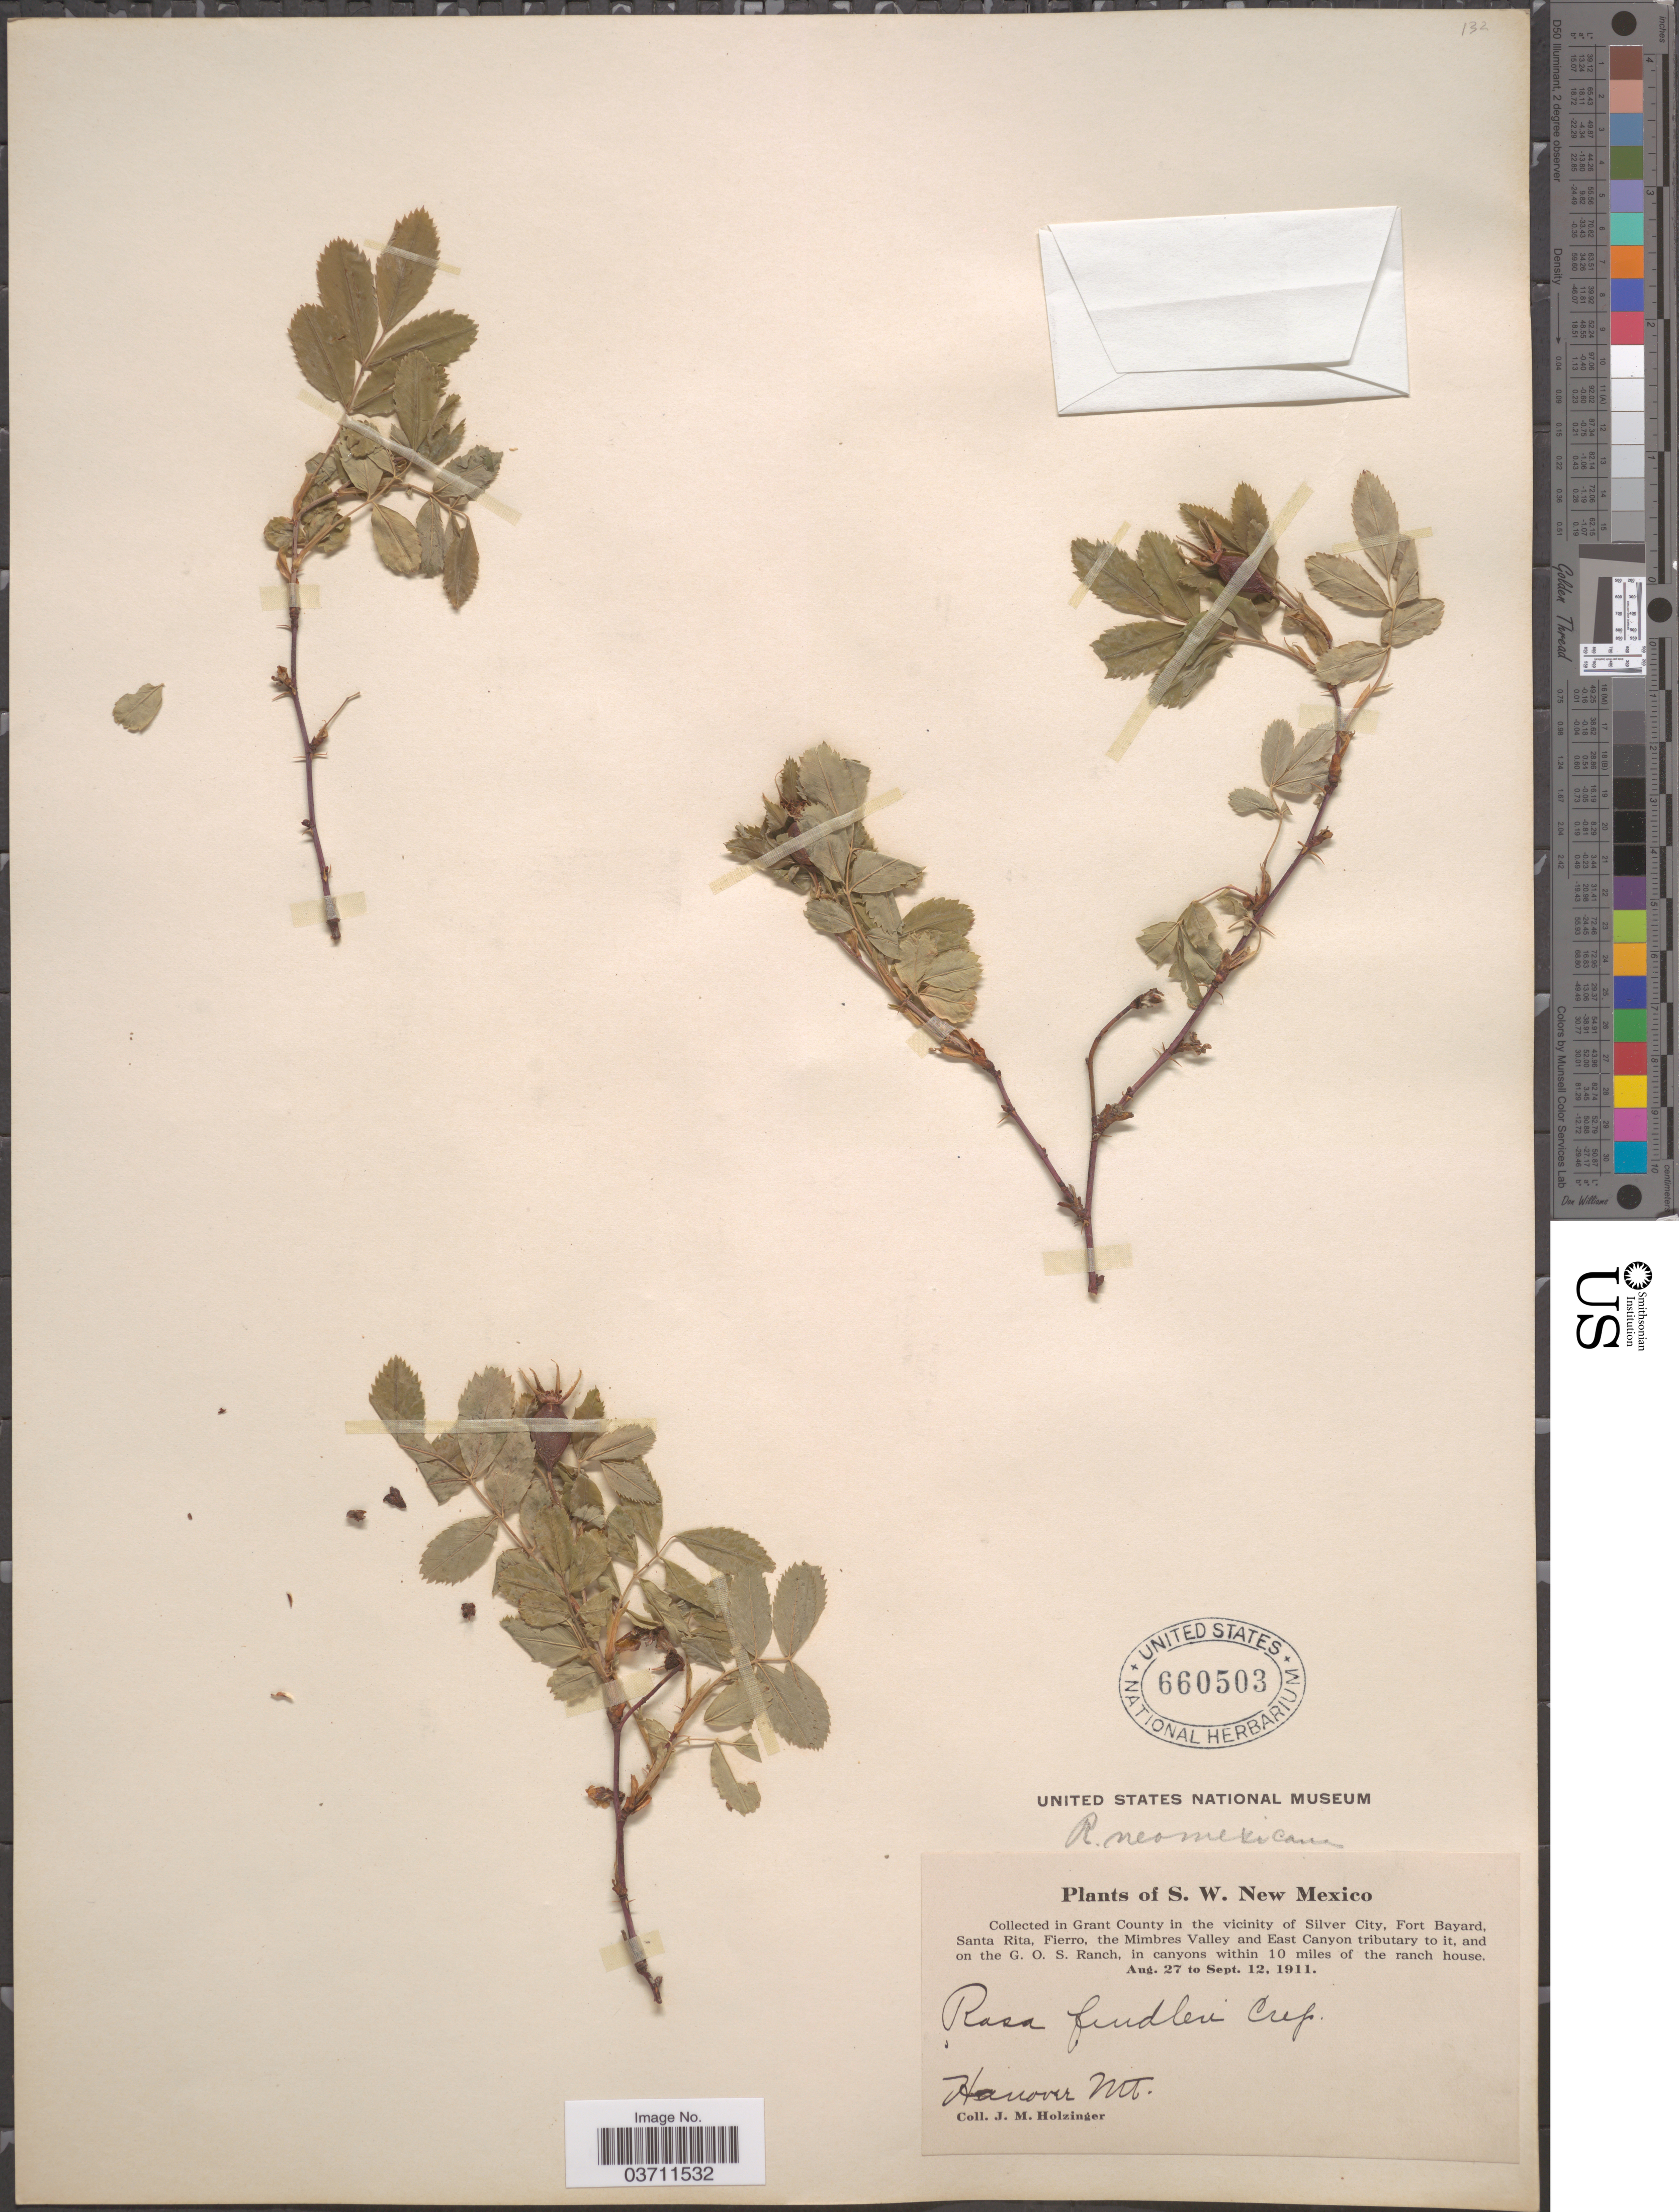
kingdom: Plantae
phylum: Tracheophyta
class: Magnoliopsida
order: Rosales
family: Rosaceae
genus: Rosa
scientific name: Rosa neomexicana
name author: Cockerell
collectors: J. M. Holzinger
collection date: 1911-08-27/1911-09-12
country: United States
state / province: New Mexico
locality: S. W. New Mexico. In Grant County in the vicinity of Silver City, Fort Bayard, Santa Rita, Fierro, the Mimbres Valley and East Canyon tributary to it, and on the G. O. S. Ranch, in canyons within 10 miles of the ranch house. Hanover Mt.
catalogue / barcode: US 660503